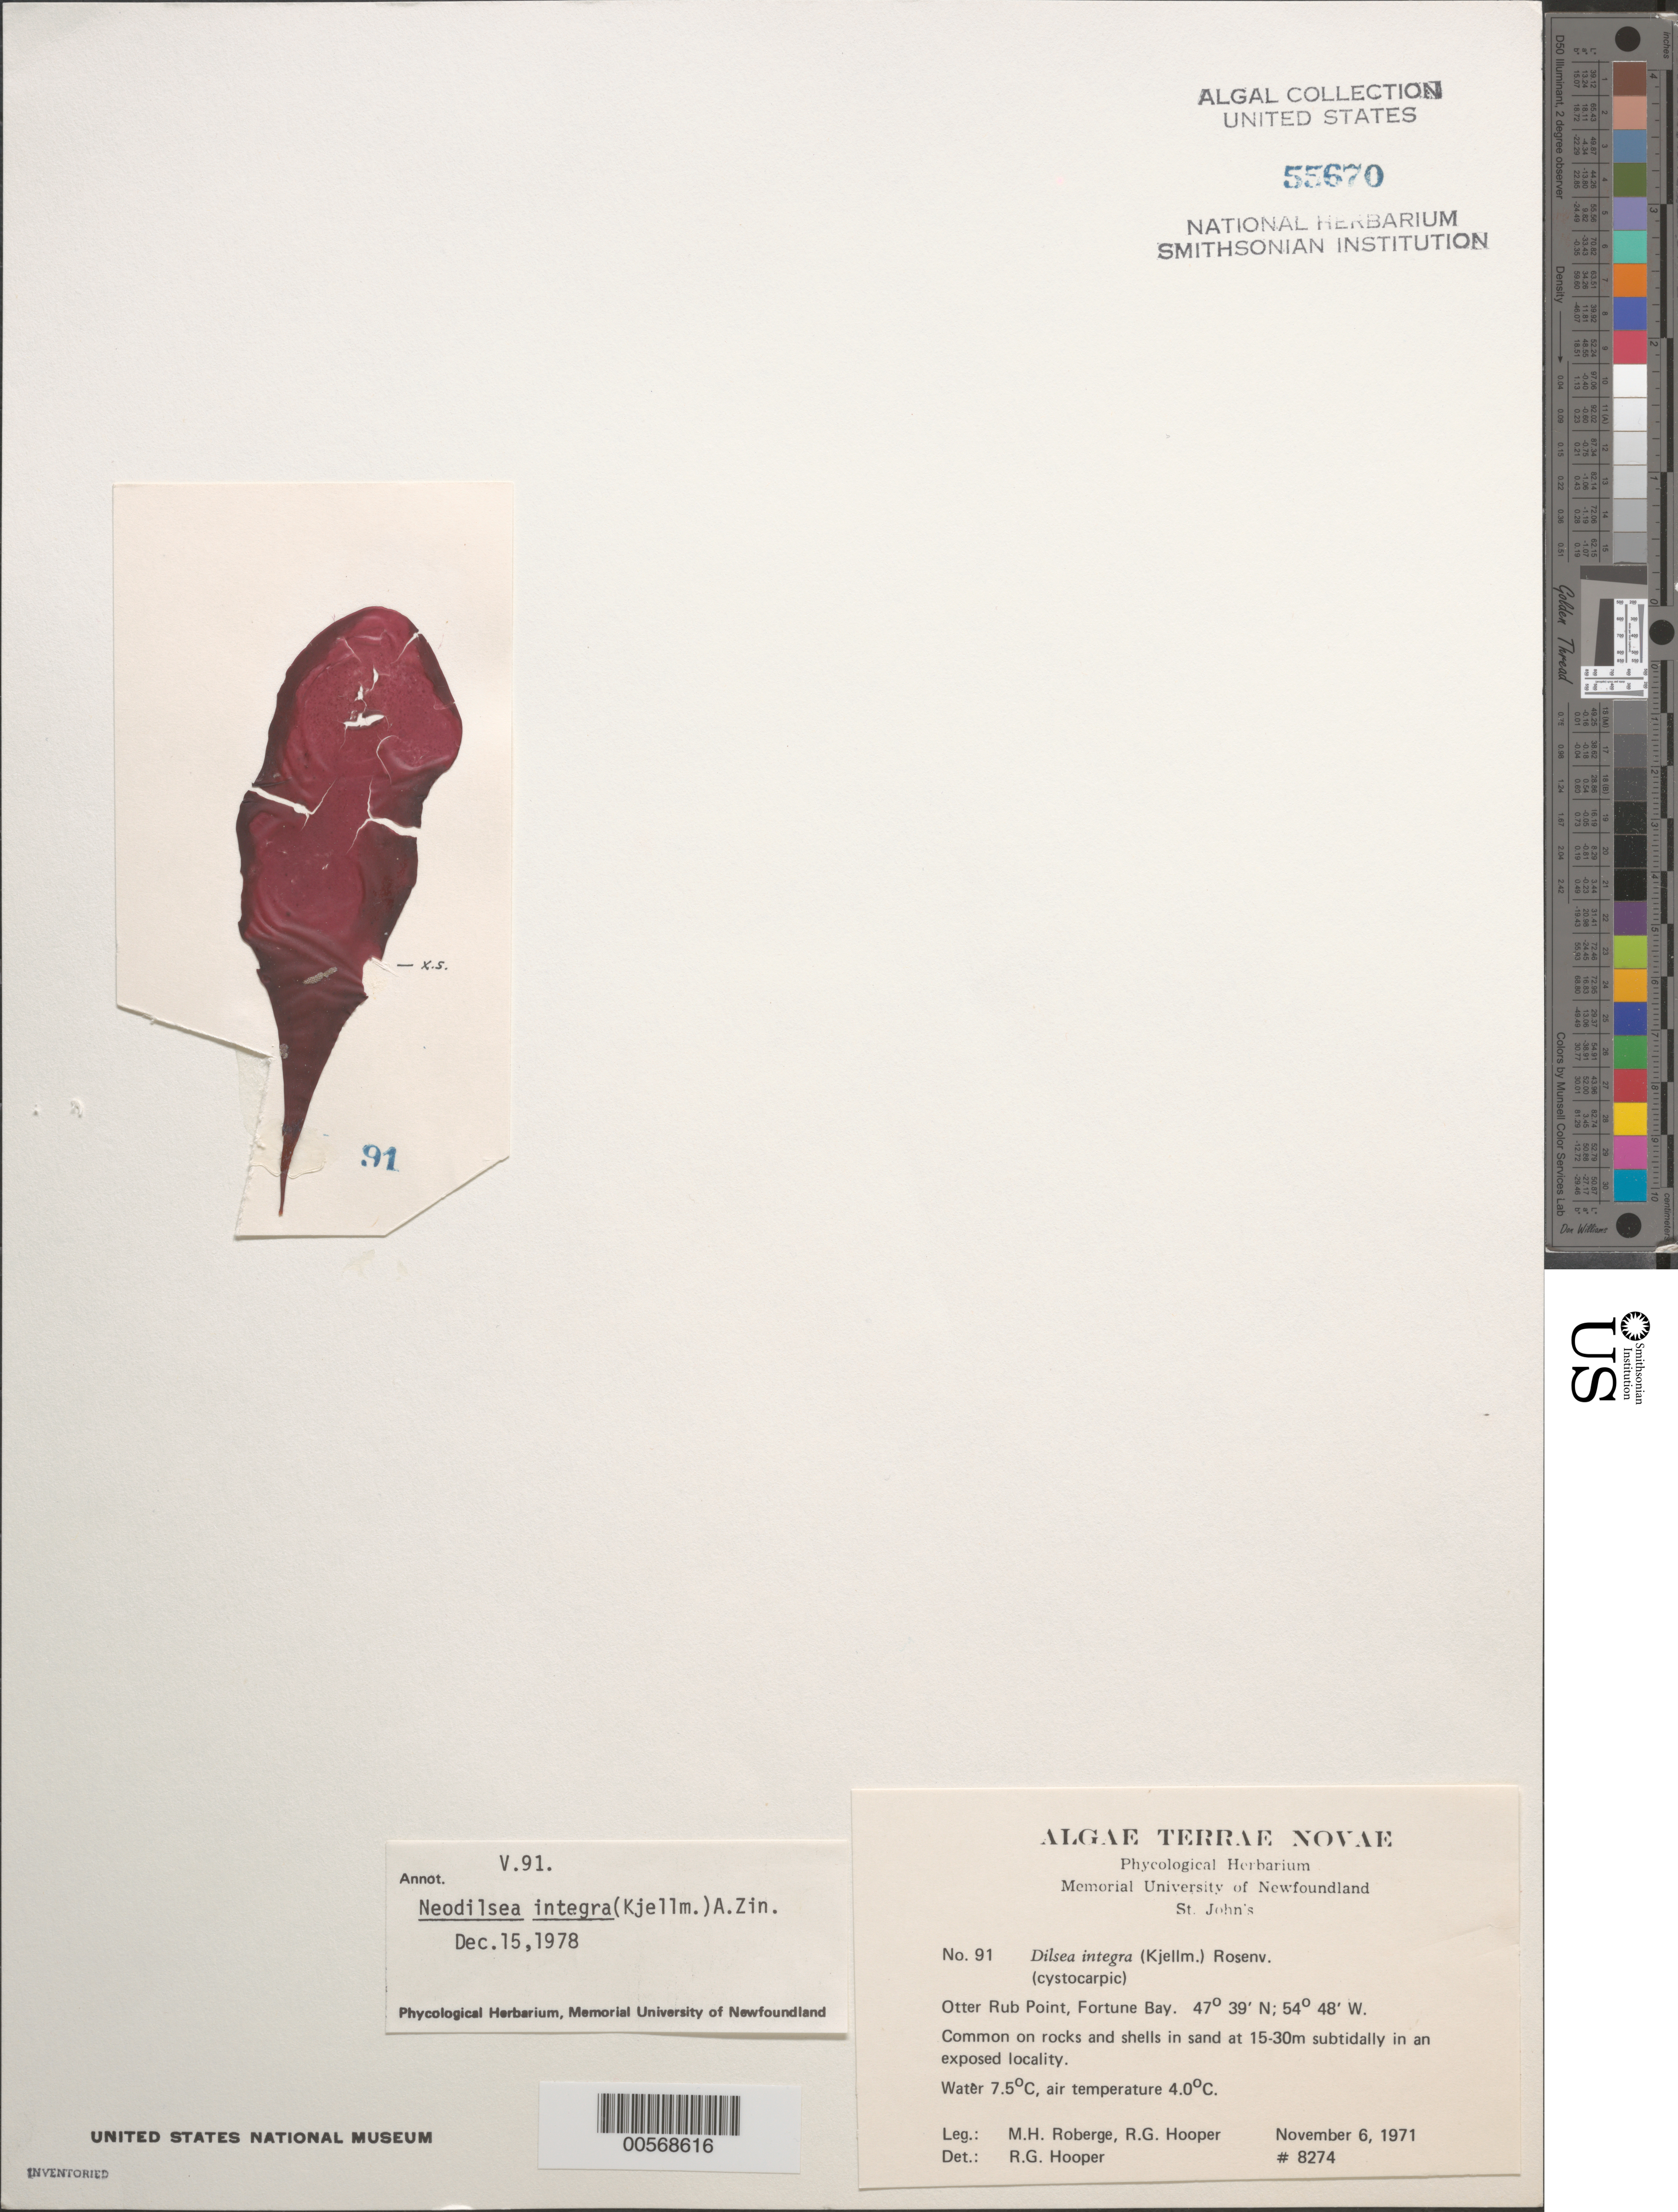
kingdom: Plantae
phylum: Rhodophyta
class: Florideophyceae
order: Gigartinales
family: Dumontiaceae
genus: Neodilsea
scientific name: Neodilsea integra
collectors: M. Roberge & R. G. Hooper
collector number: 8274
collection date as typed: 06 Nov 1971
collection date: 1971-11-06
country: Canada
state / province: Newfoundland and Labrador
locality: Otter Rub Point, Fortune Bay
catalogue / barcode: US 55670